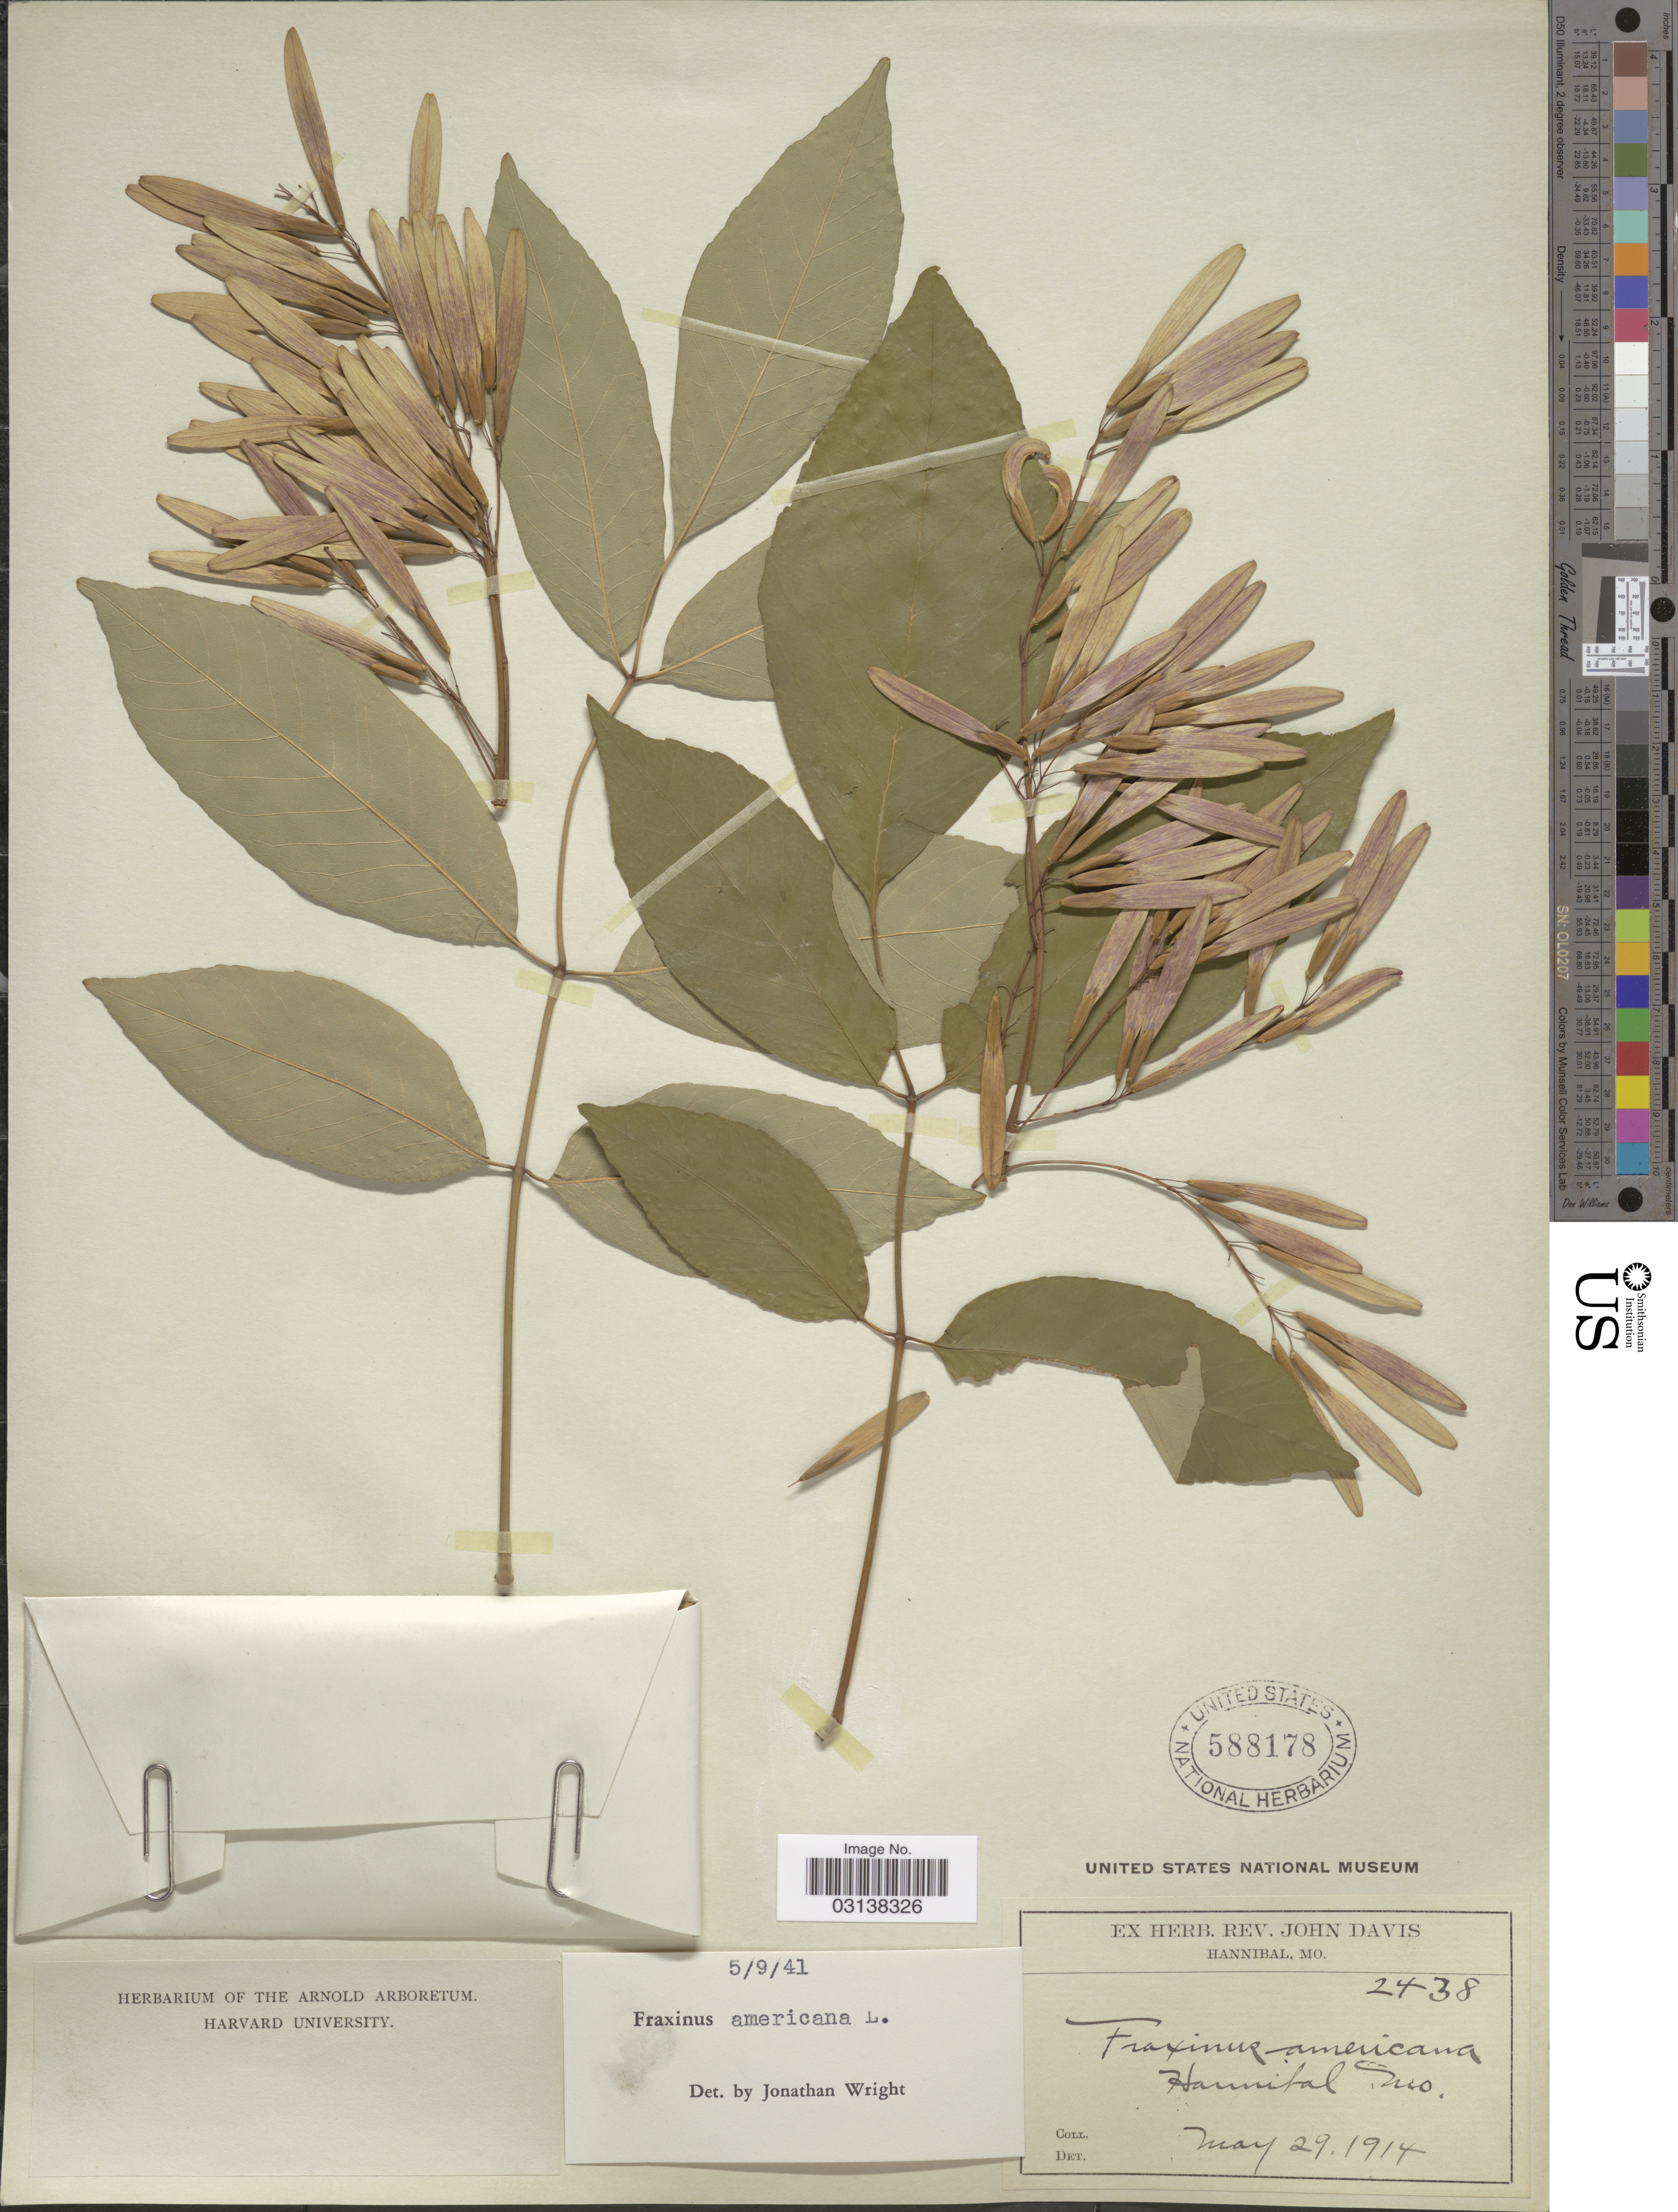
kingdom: Plantae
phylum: Tracheophyta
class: Magnoliopsida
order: Lamiales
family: Oleaceae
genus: Fraxinus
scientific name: Fraxinus americana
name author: L.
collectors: ex herb. Rev. John Davis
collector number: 2438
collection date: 1914-05-29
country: United States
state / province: Missouri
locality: Hannibal.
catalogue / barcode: US 588178